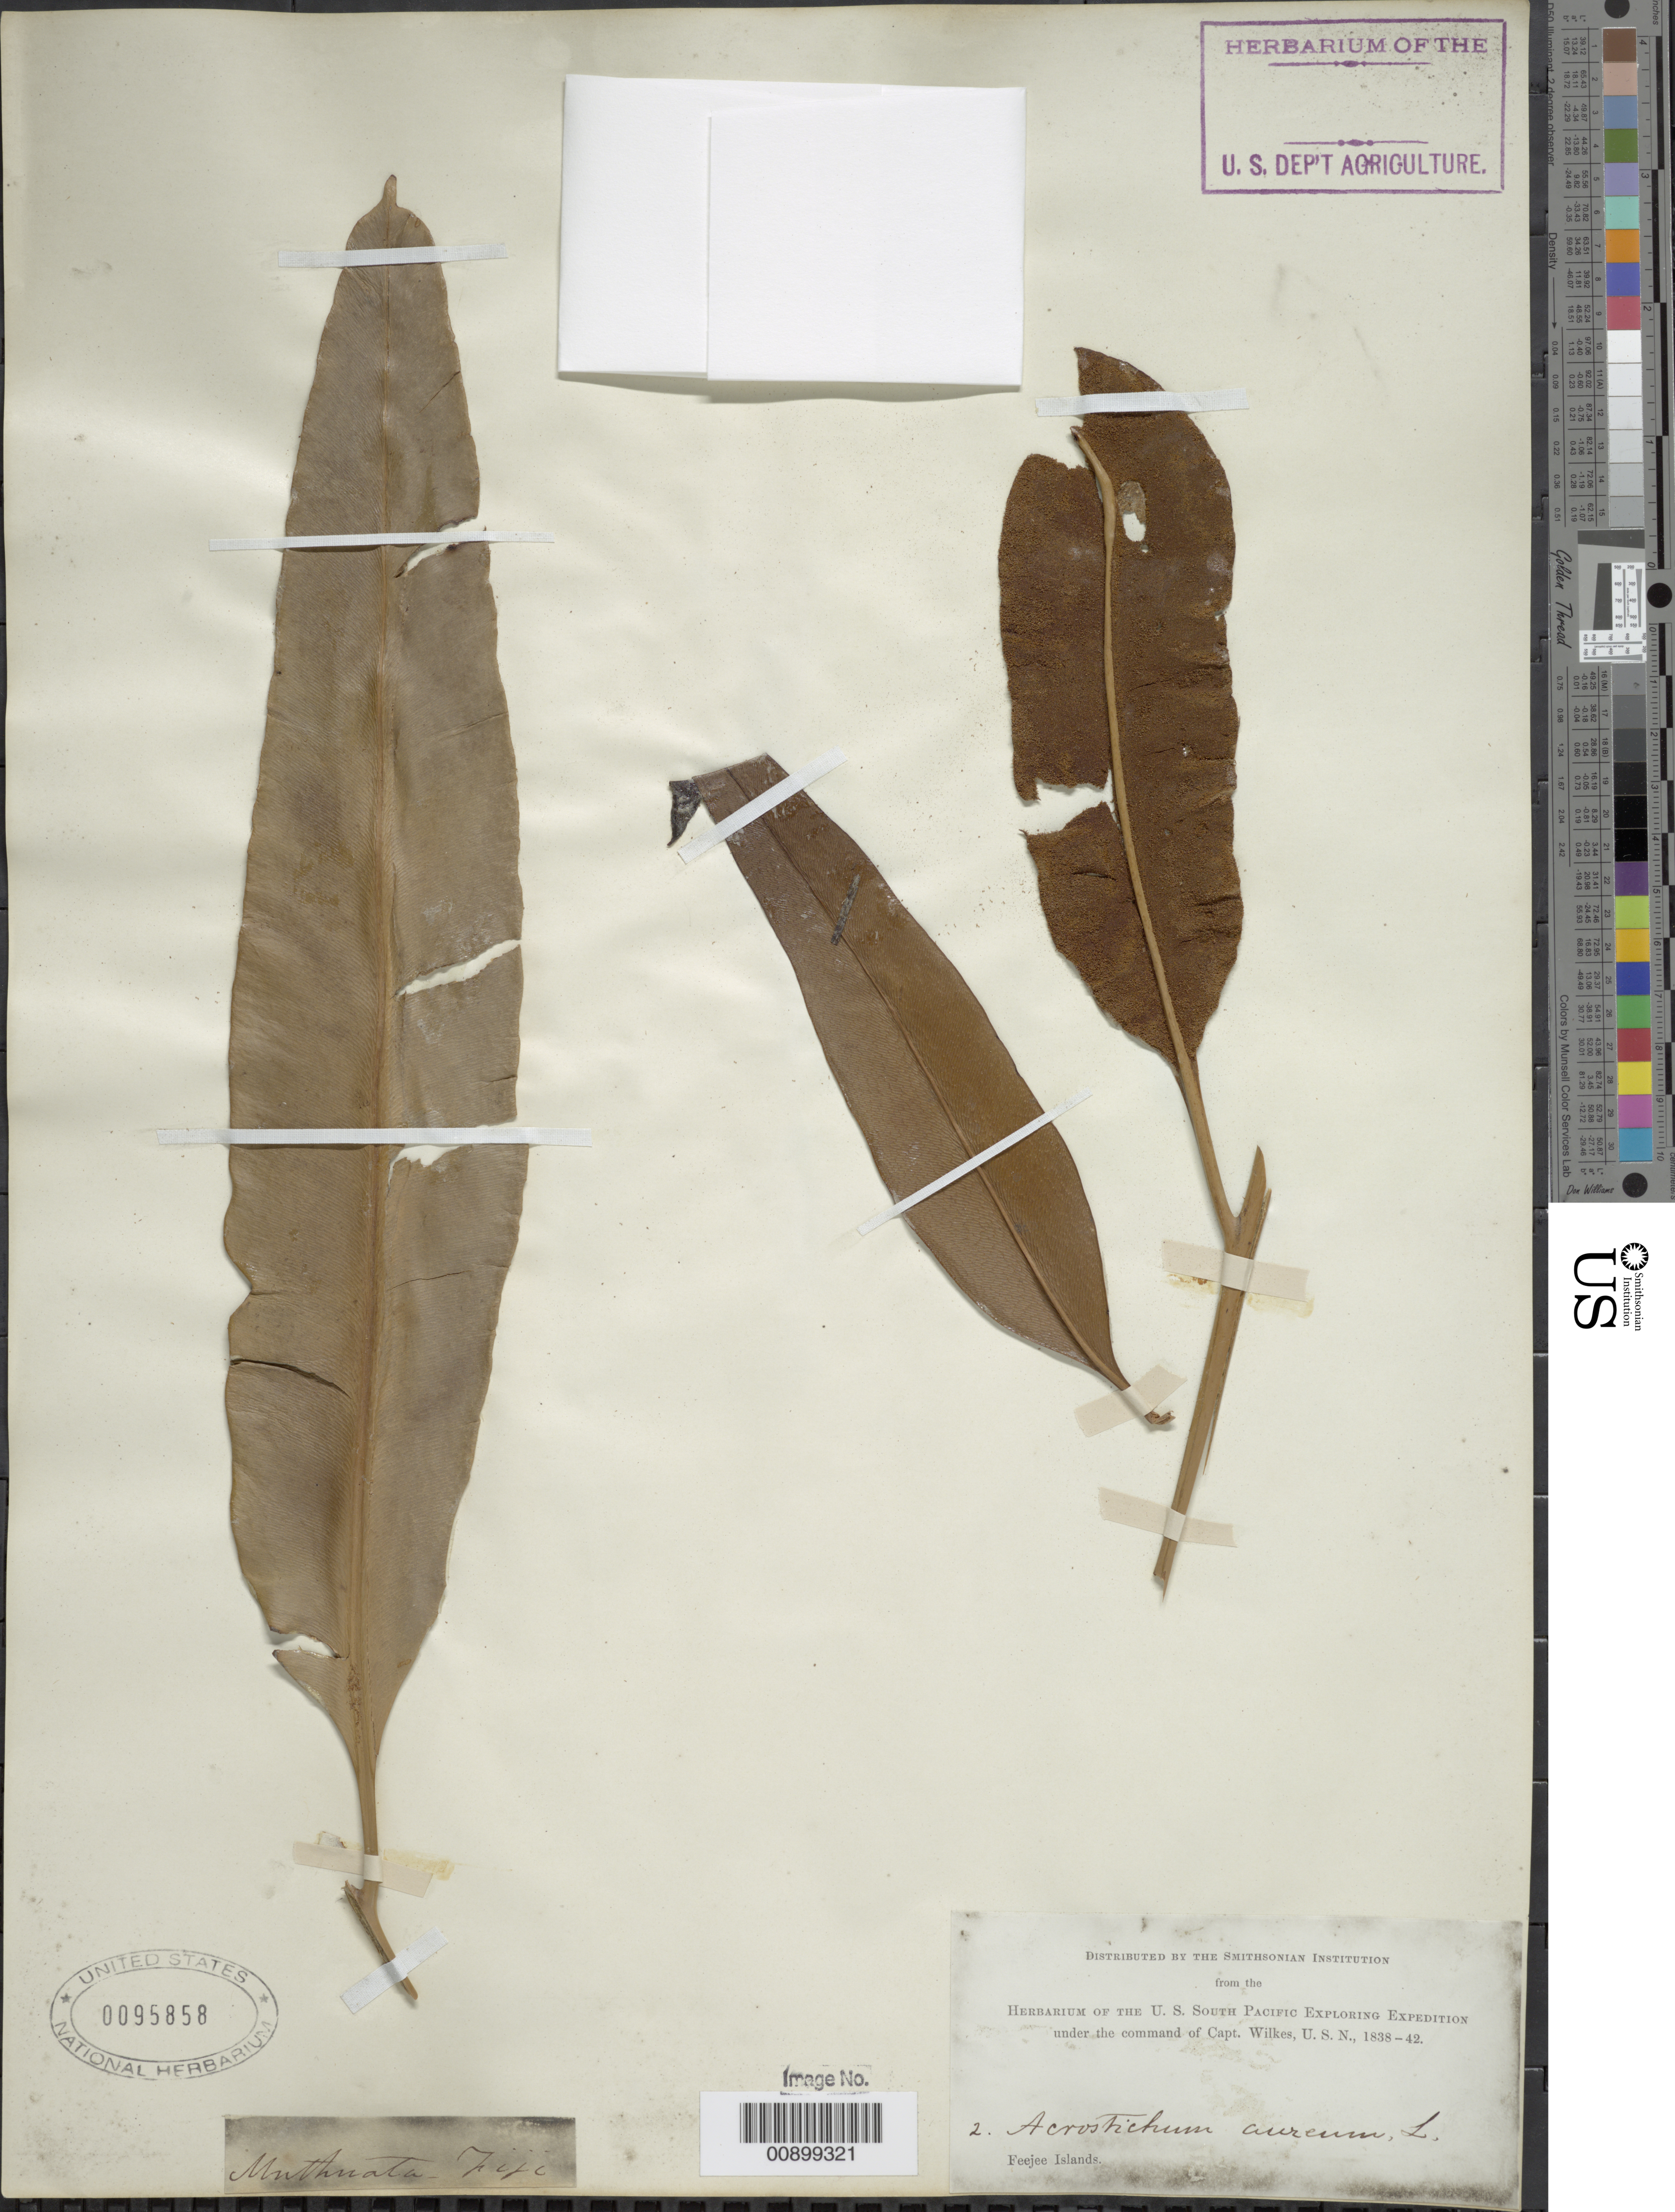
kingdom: Plantae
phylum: Tracheophyta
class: Polypodiopsida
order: Polypodiales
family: Pteridaceae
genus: Acrostichum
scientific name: Acrostichum aureum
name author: L.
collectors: Wilkes Explor. Exped.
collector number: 2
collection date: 1838/1842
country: Fiji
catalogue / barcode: US 95858